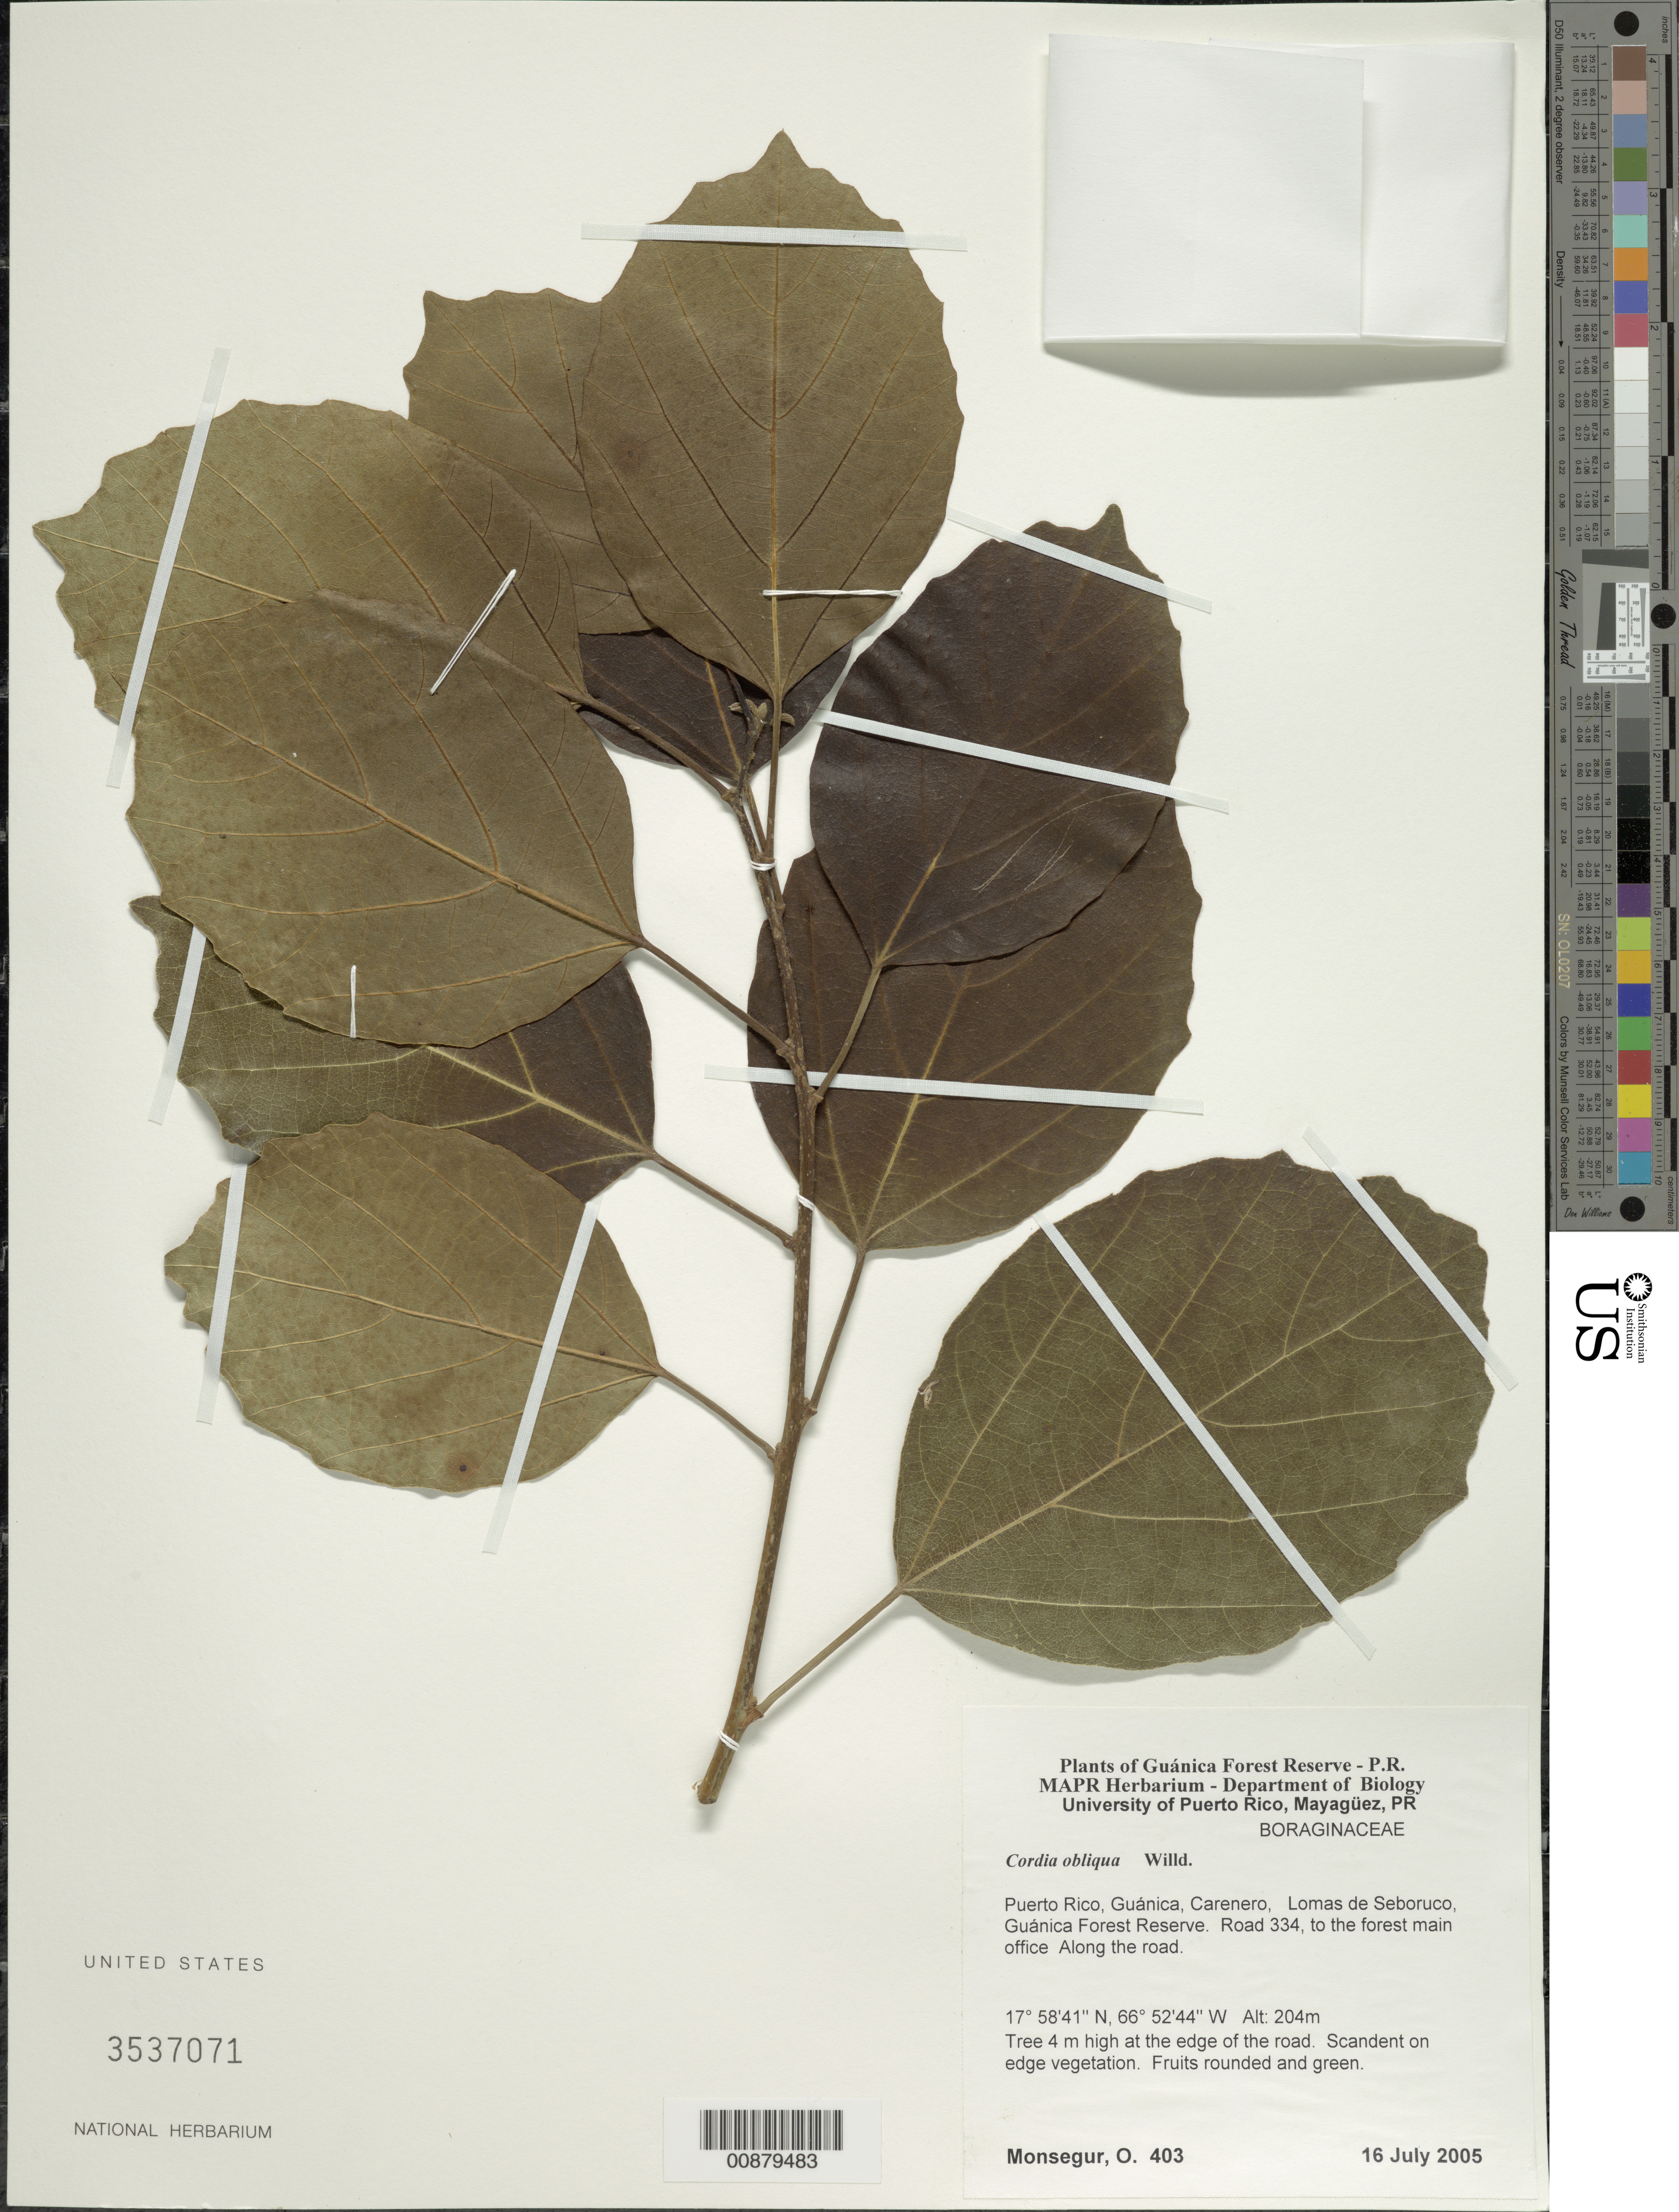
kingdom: Plantae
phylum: Tracheophyta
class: Magnoliopsida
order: Boraginales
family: Cordiaceae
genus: Cordia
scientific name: Cordia obliqua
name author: Willd.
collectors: O. Monsegur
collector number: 403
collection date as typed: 16 Jul 2005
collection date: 2005-07-16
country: Puerto Rico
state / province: Guánica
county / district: Carenero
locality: Guánica Forest Reserve. Lomas de Seboruco, road 334, to the forest main office. Along the road.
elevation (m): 204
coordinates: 17.58411, 66.5244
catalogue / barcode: US 3537071